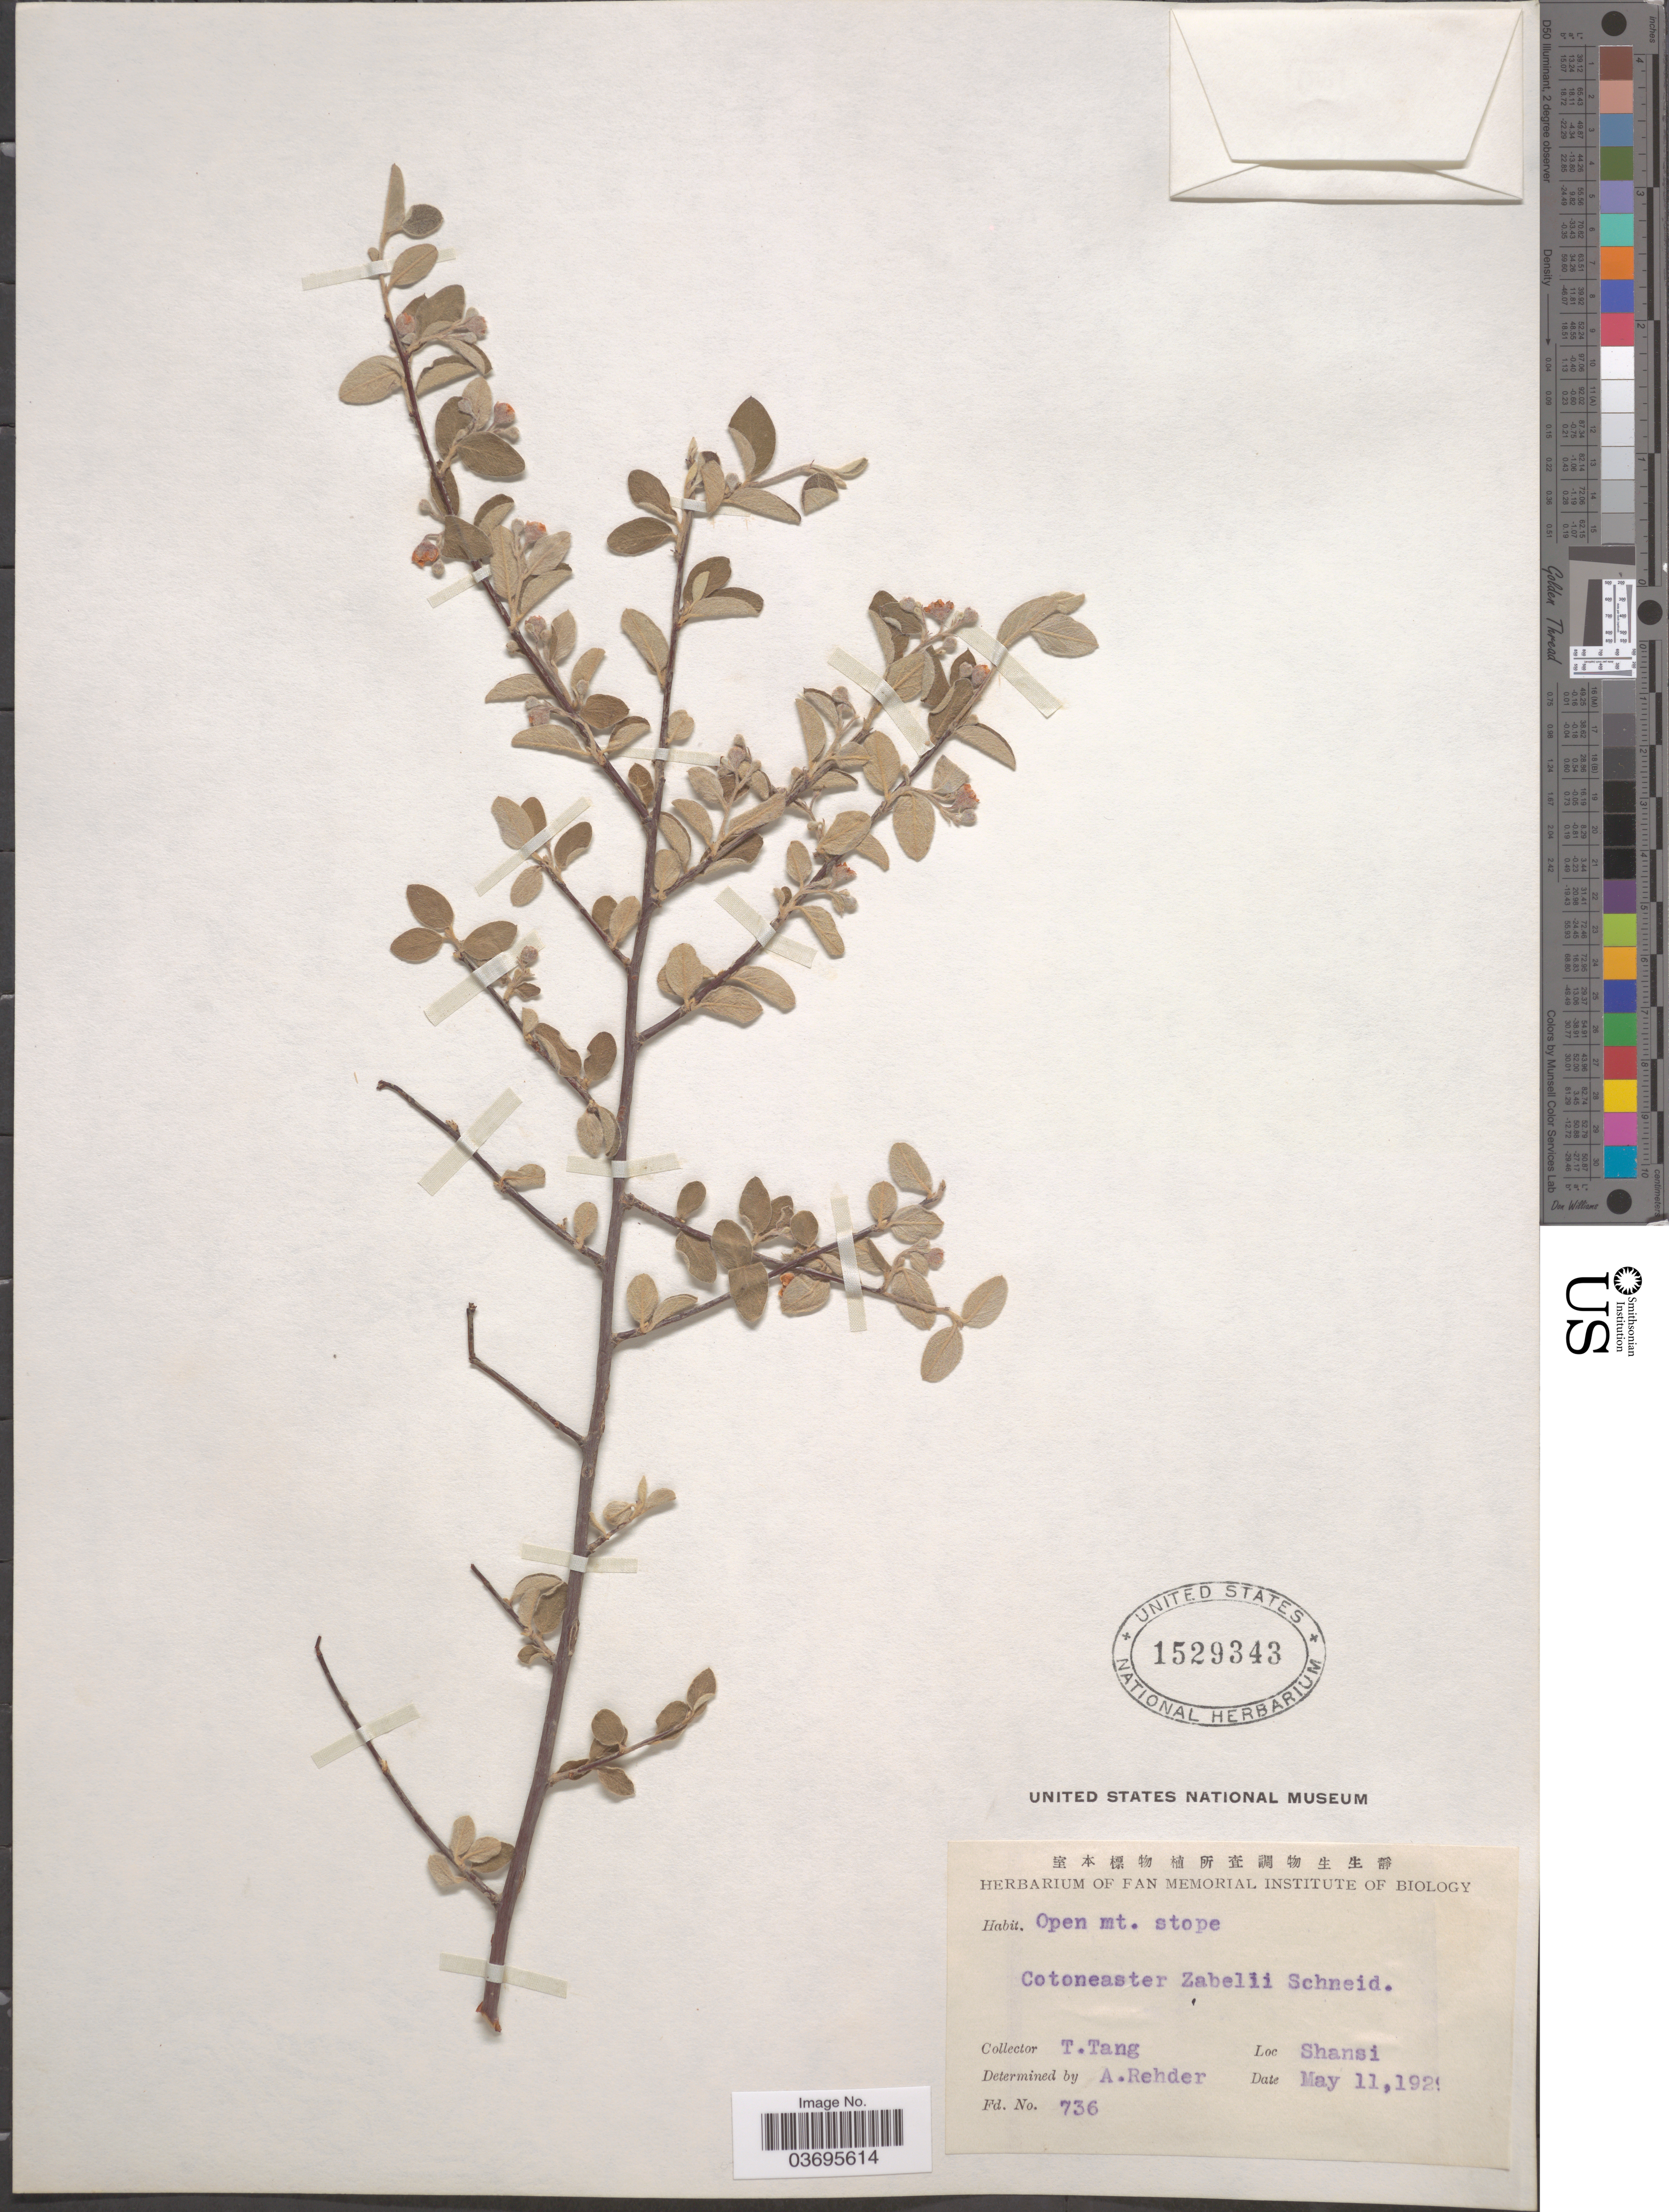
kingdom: Plantae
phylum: Tracheophyta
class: Magnoliopsida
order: Rosales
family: Rosaceae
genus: Cotoneaster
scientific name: Cotoneaster zabelii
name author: C.K. Schneid.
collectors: T. Tang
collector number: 736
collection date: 1929-05-11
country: China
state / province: Shanxi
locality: Open mt. stope. Shansi.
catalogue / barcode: US 1529343